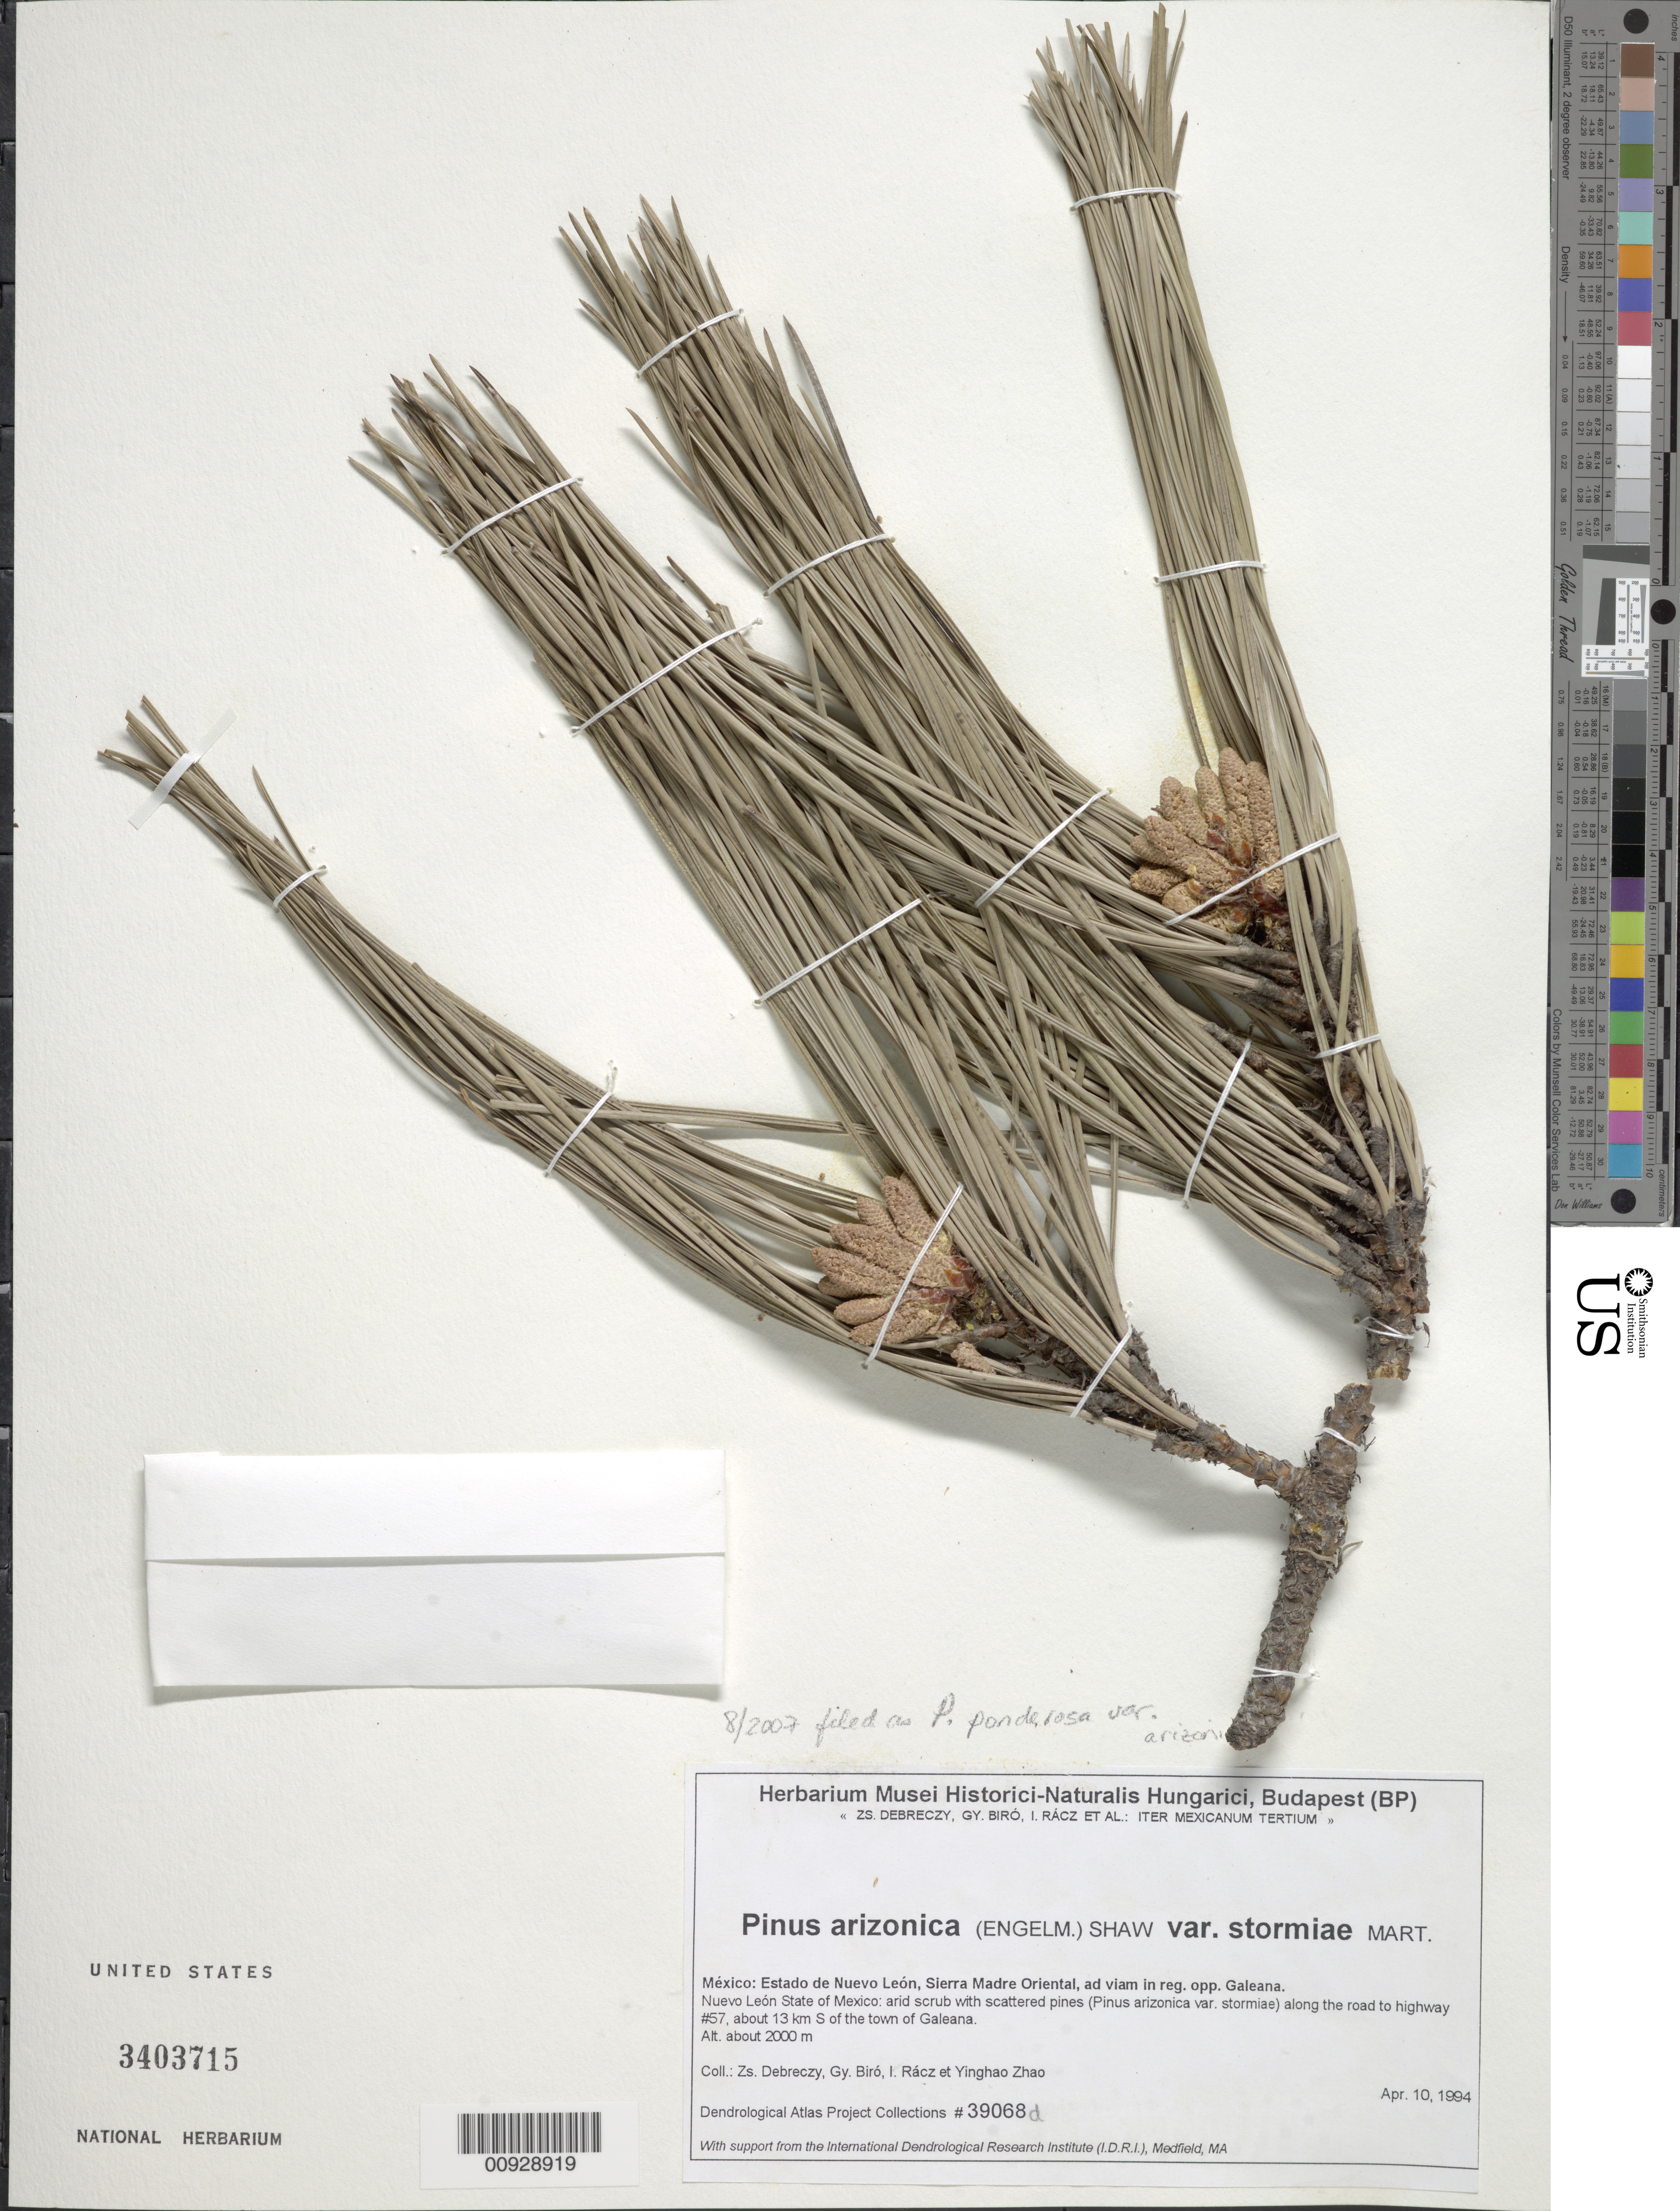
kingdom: Plantae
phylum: Tracheophyta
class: Pinopsida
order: Pinales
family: Pinaceae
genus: Pinus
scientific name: Pinus ponderosa var. scopulorum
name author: Engelm.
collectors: Z. Debreczy, G. Biro, I. Rácz & Y. Zhao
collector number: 39068 d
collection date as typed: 10 Apr 1994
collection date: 1994-04-10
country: Mexico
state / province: Nuevo León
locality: Sierra Madre Oriental, ad viam in reg. opp. Galeana. Along the road to highway #57, about 13 km. S of the town of Galeana.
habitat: Arid scrub with scattered pines (Pinus arizonica var. stormiae).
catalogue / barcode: US 3403715